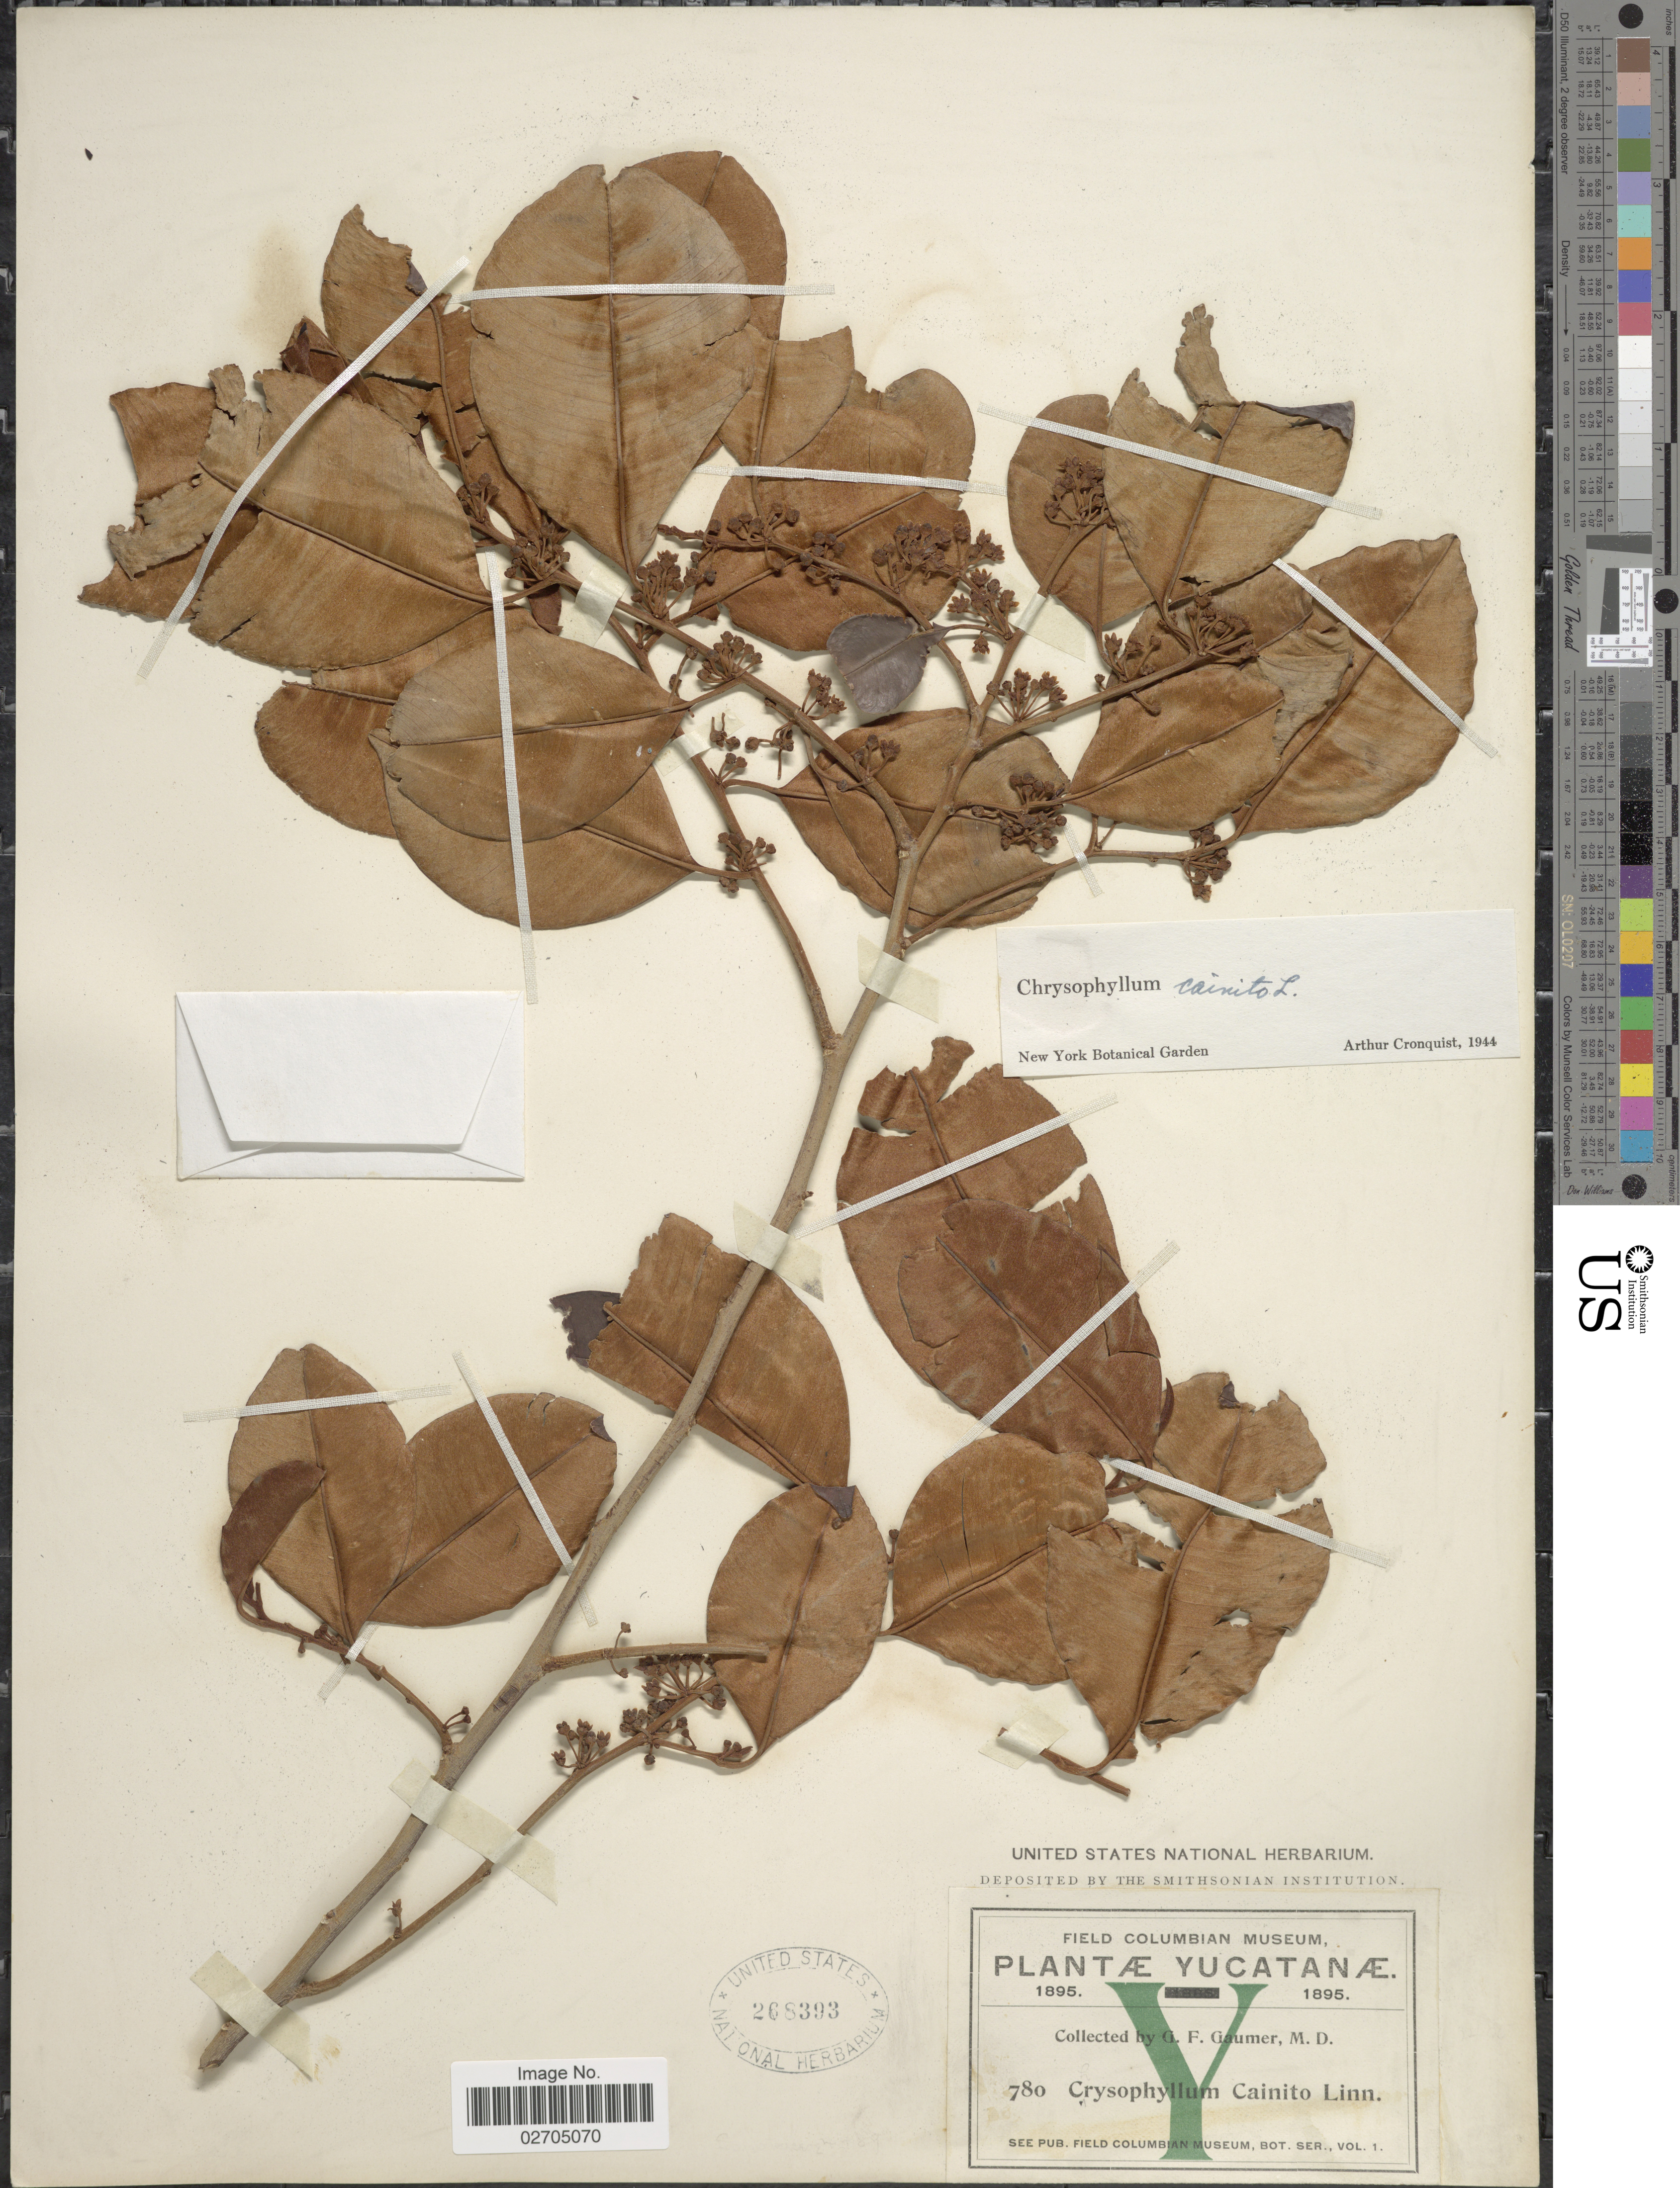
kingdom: Plantae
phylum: Tracheophyta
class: Magnoliopsida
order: Ericales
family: Sapotaceae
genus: Chrysophyllum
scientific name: Chrysophyllum cainito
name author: L.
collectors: G. F. Gaumer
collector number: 780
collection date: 1895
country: Mexico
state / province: Yucatán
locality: Yucatanae.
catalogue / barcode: US 268393